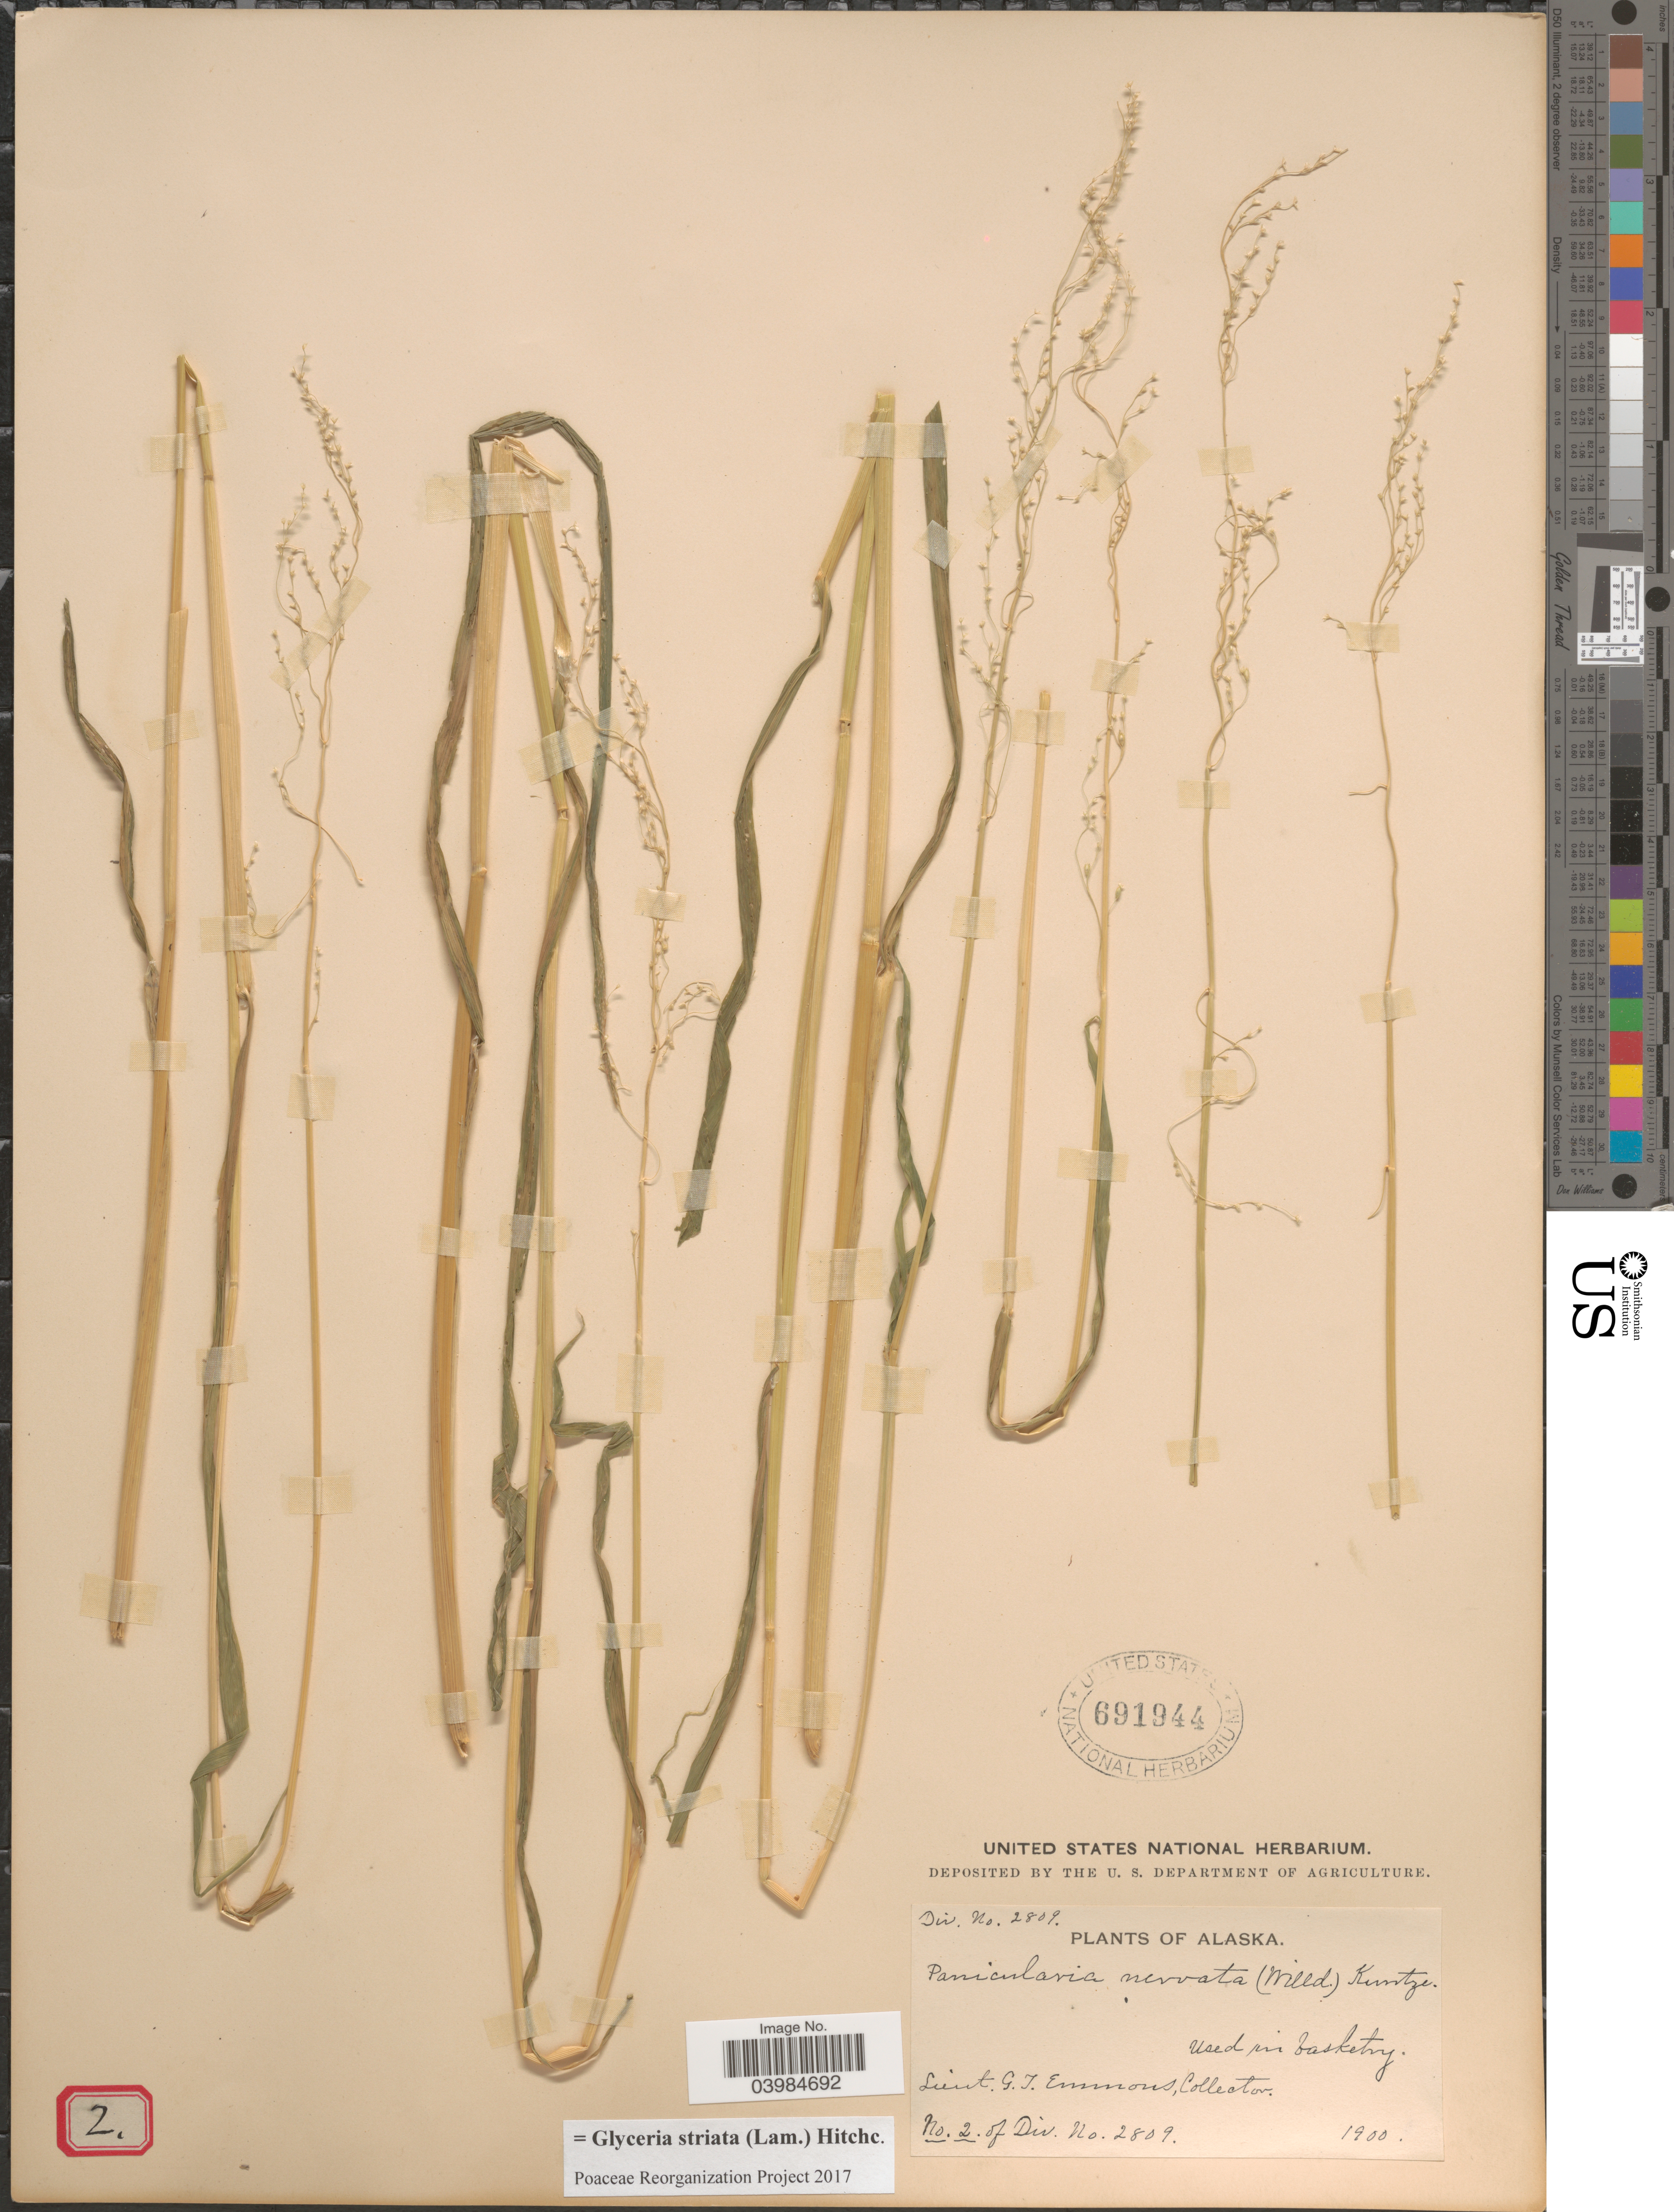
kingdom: Plantae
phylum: Tracheophyta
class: Liliopsida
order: Poales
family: Poaceae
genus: Glyceria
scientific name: Glyceria striata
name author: (Lam.) Hitchc.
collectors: L. Emmons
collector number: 2809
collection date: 1900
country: United States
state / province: Alaska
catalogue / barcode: US 691944